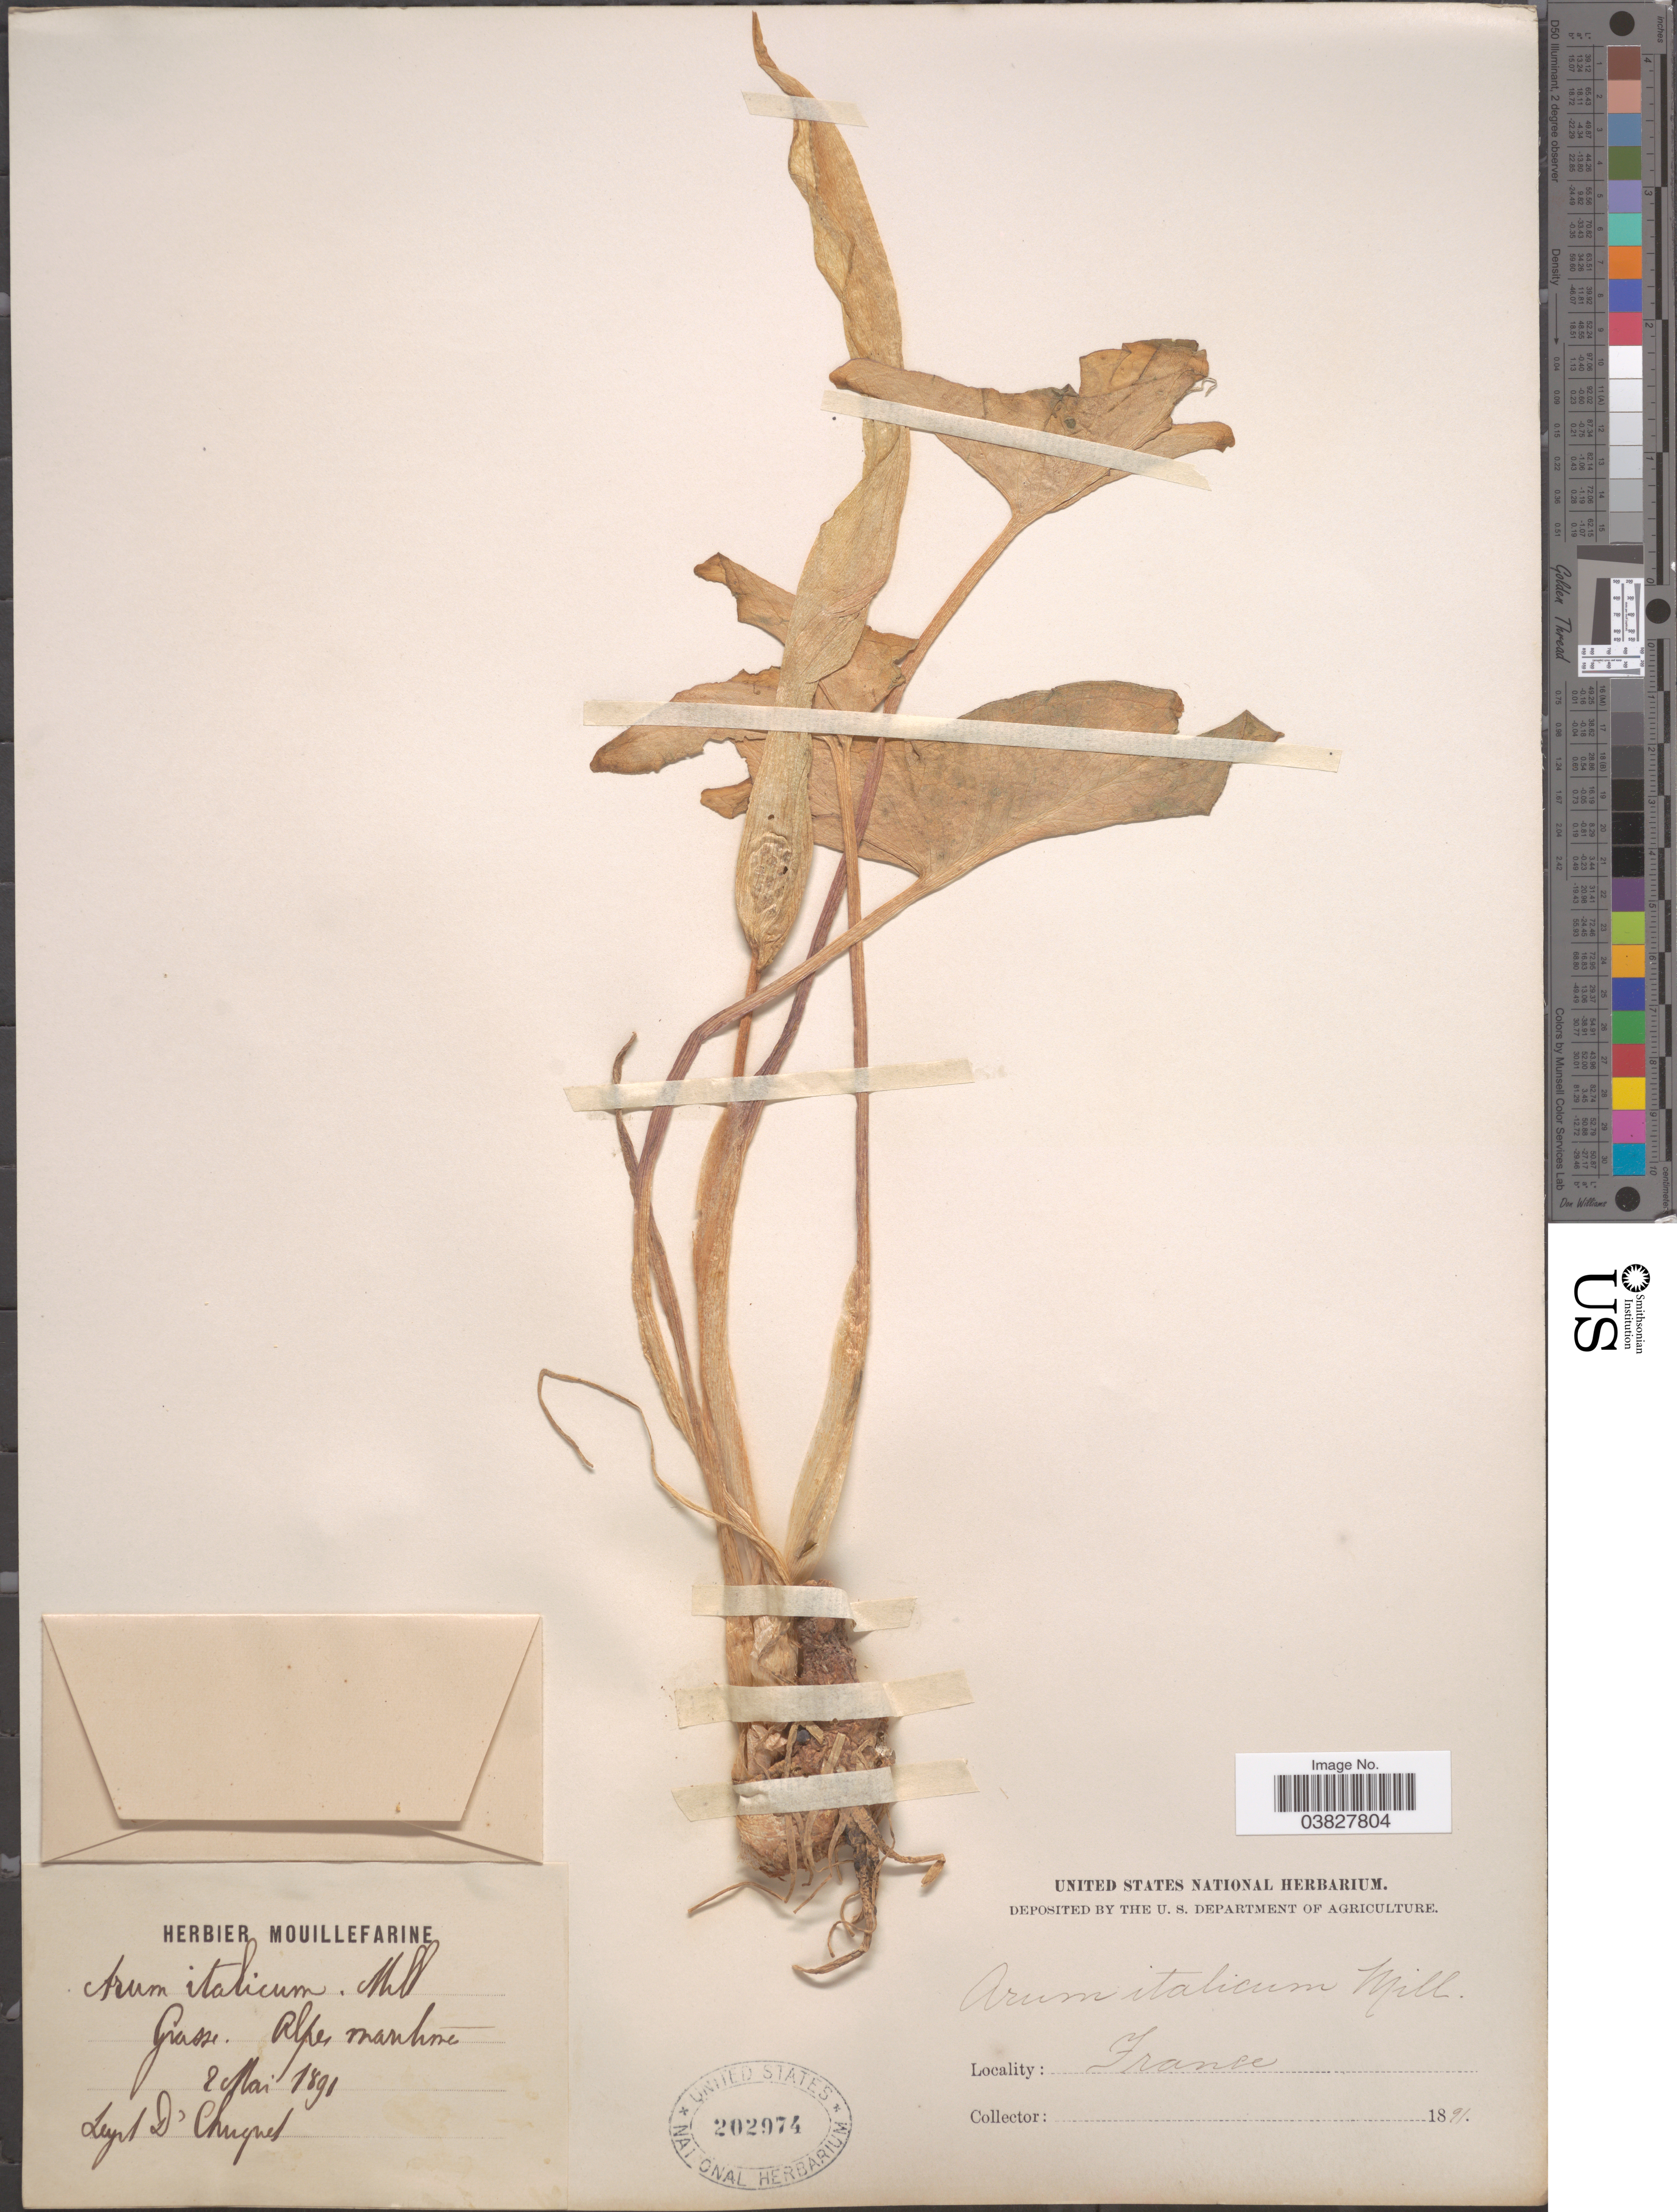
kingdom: Plantae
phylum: Tracheophyta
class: Liliopsida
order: Alismatales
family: Araceae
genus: Arum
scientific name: Arum italicum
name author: Mill.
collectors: Chuquet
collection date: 1891-05-02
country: France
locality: Grasse. Alpes maritime.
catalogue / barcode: US 202974